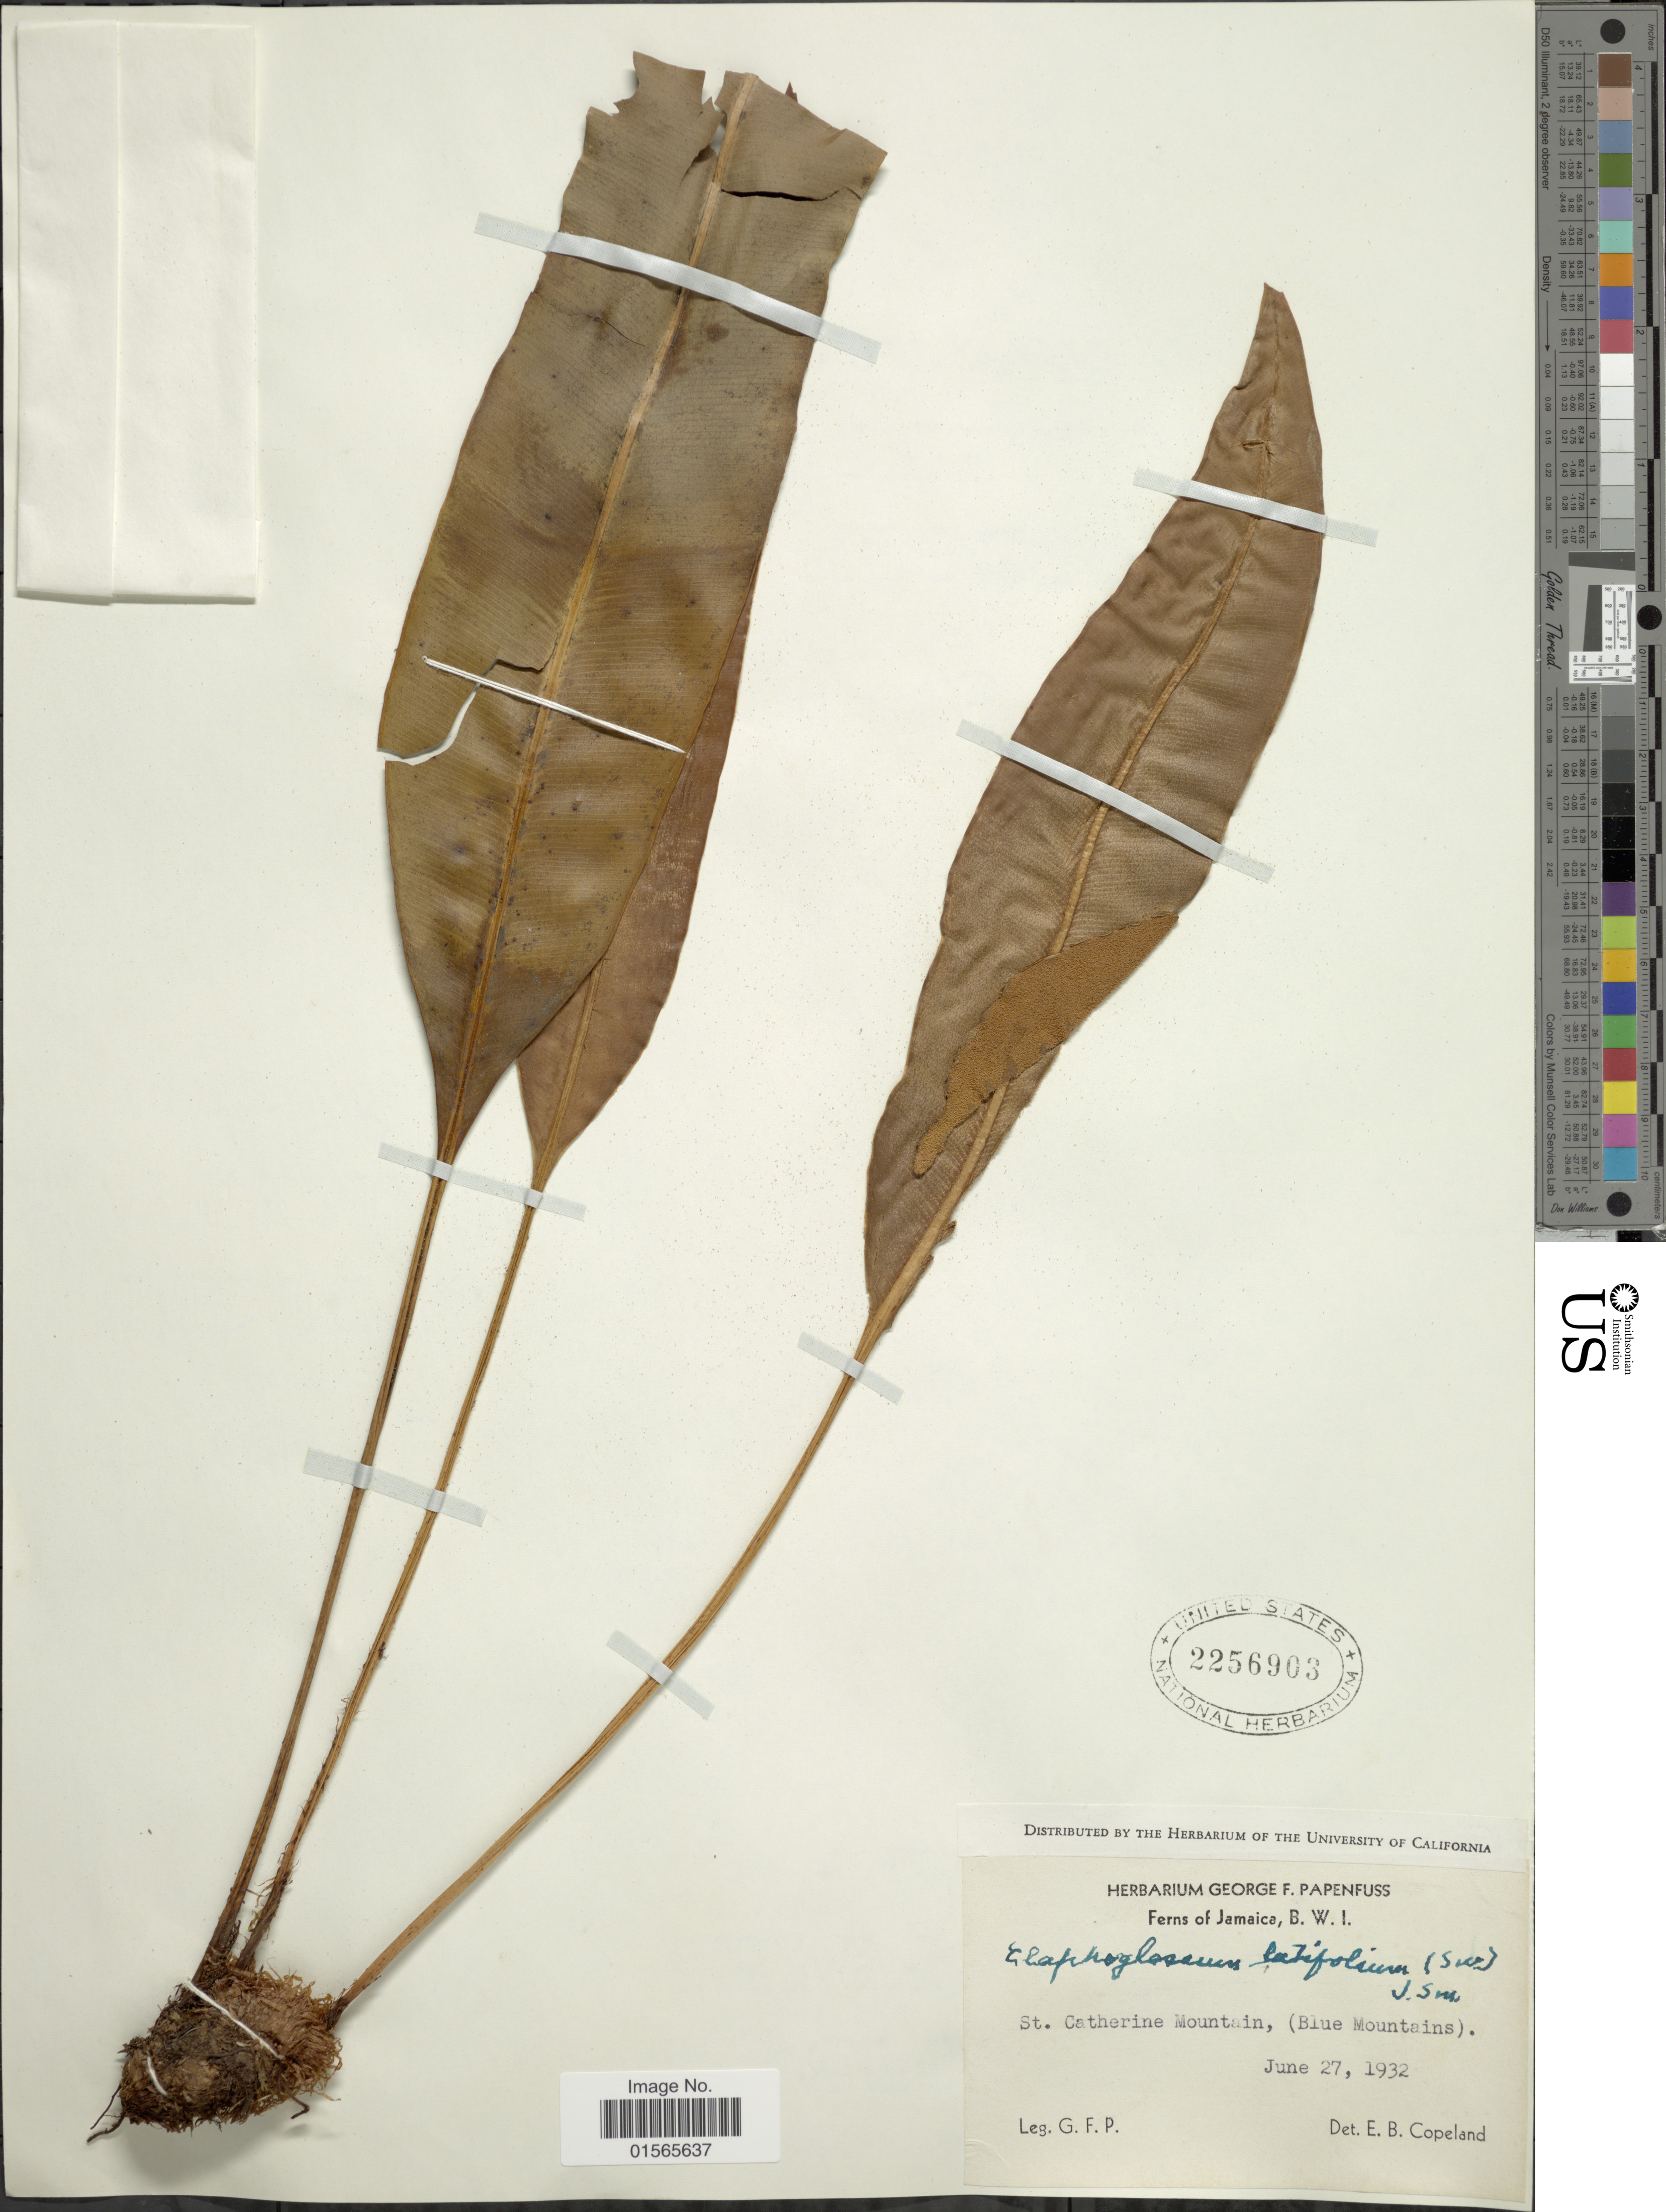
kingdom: Plantae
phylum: Tracheophyta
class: Polypodiopsida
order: Polypodiales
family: Dryopteridaceae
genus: Elaphoglossum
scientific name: Elaphoglossum latifolium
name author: (Sw.) J. Sm.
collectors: G. Papenfuss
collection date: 1932-06-27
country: Jamaica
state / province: Saint Catherine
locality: B.W.I. St. Catherine Mountain, (Blue Mountains)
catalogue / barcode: US 2256903